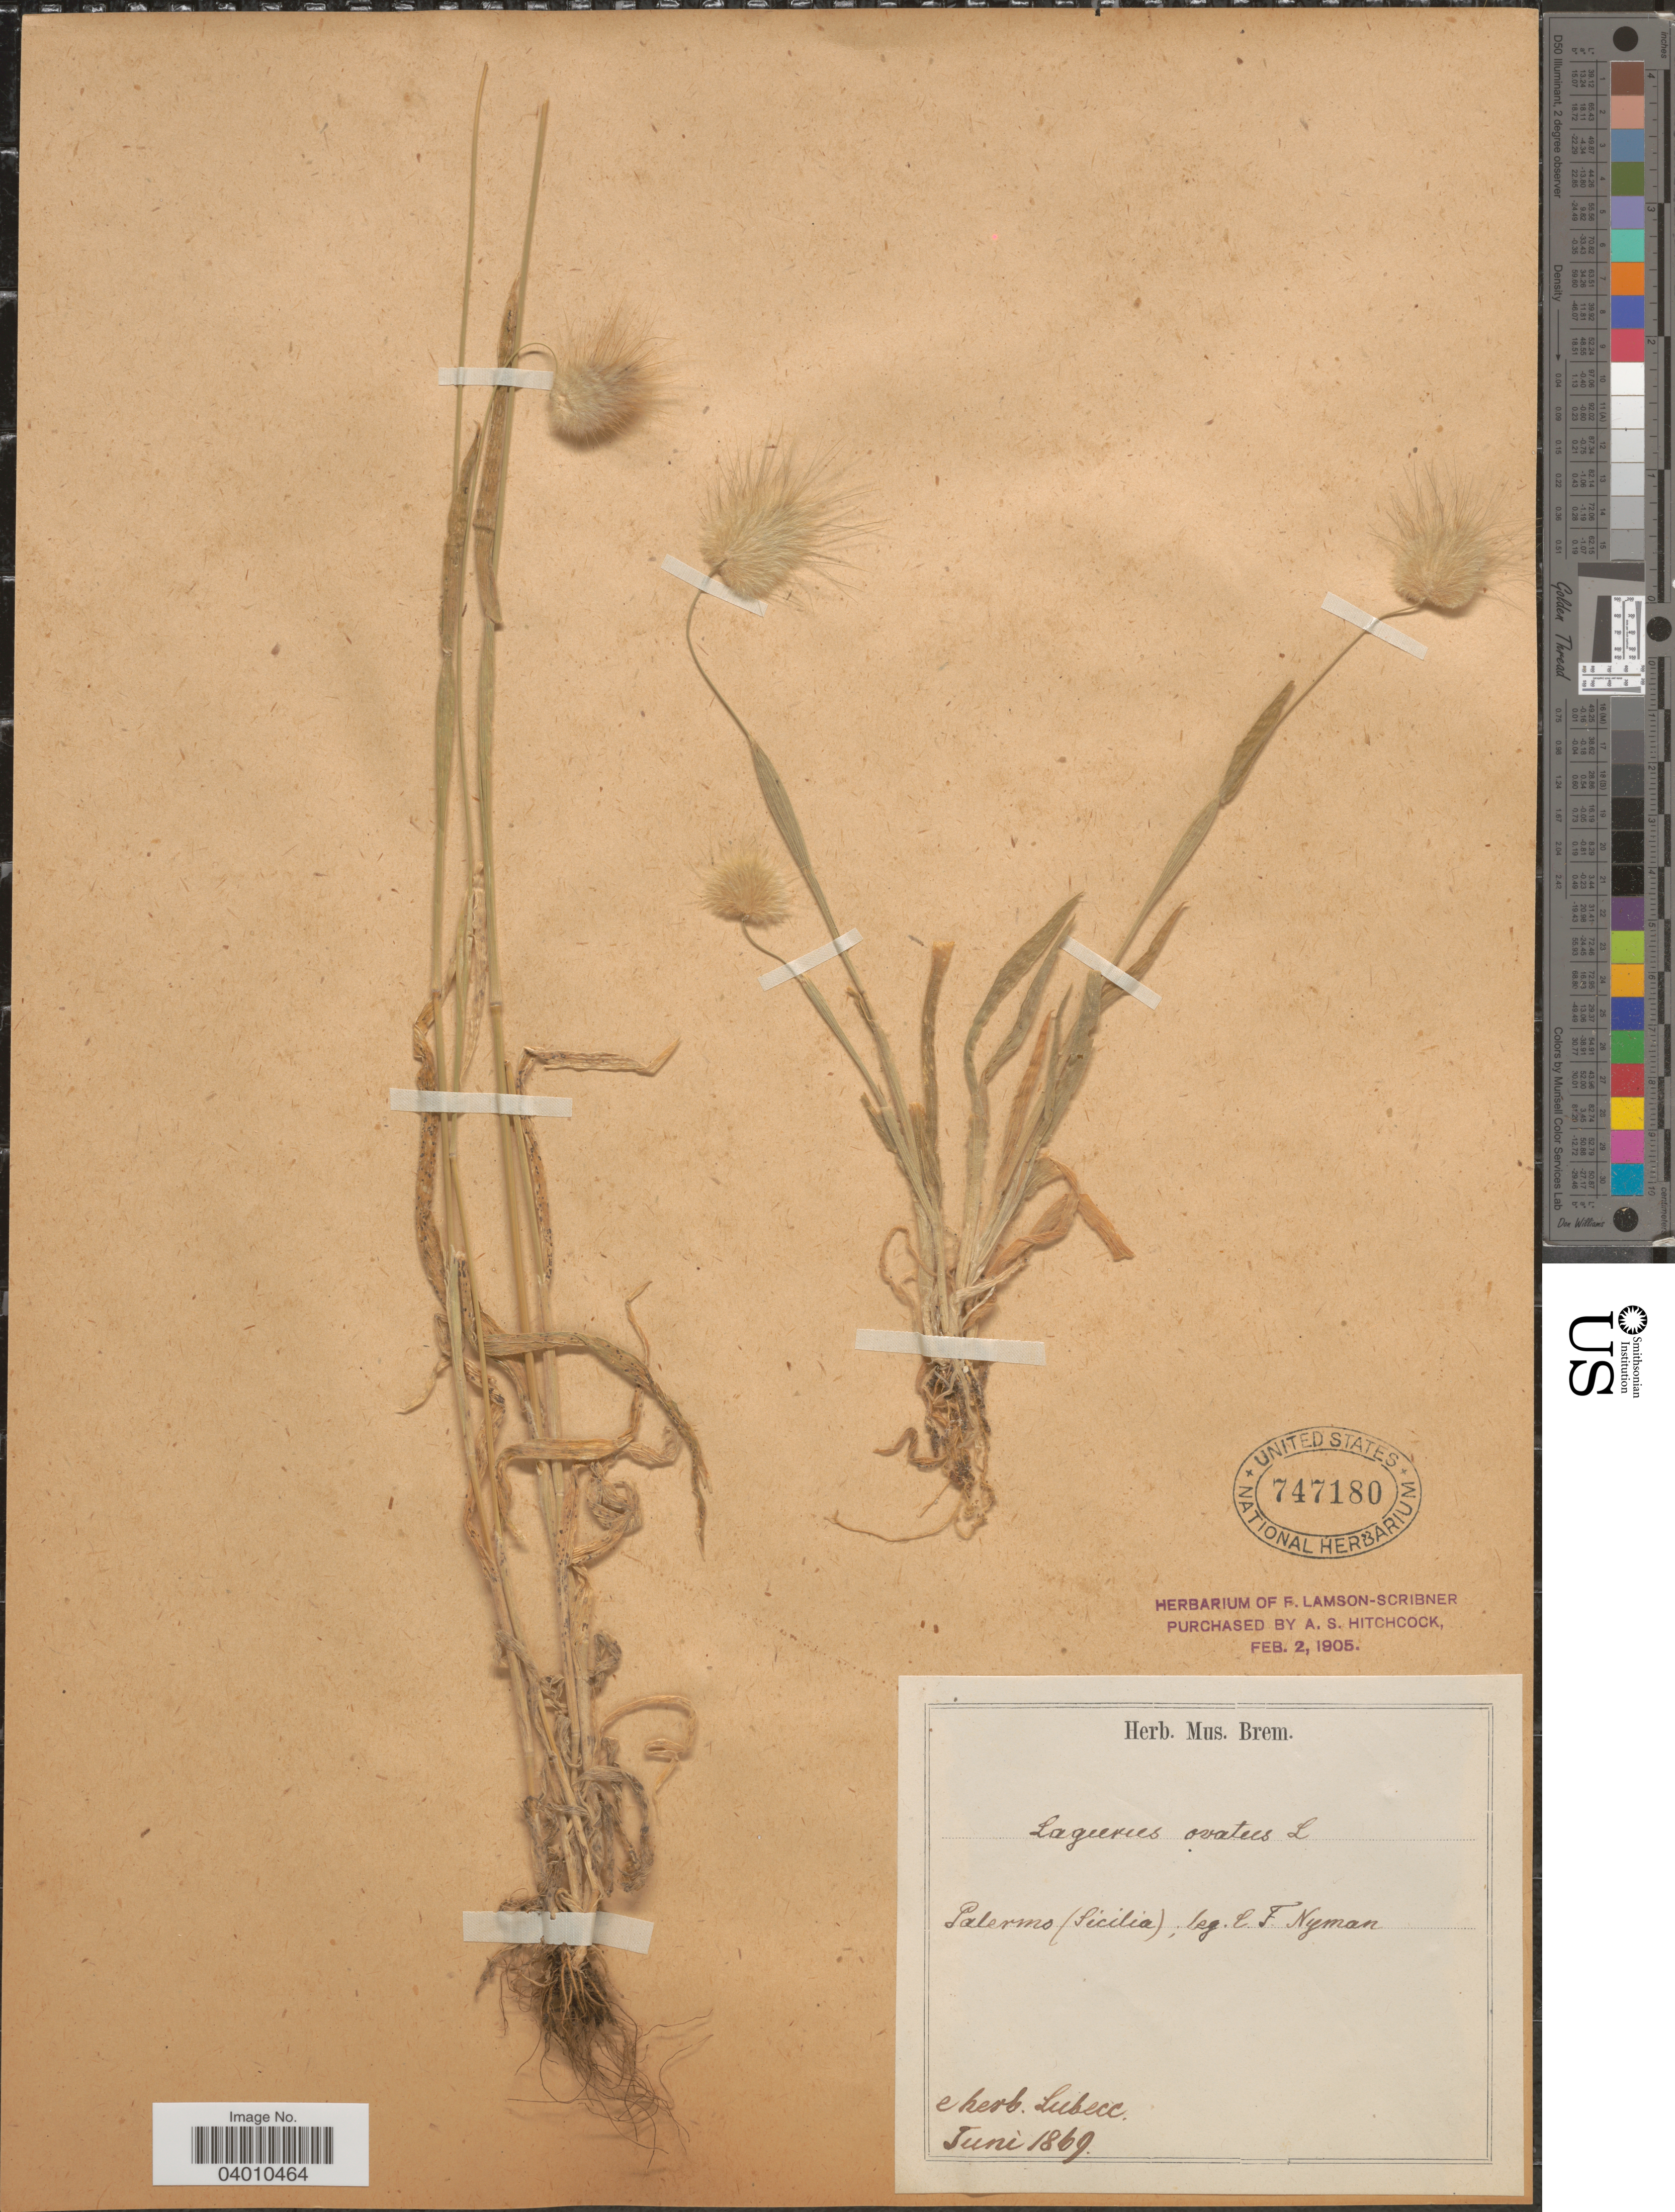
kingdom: Plantae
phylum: Tracheophyta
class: Liliopsida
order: Poales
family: Poaceae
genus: Lagurus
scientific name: Lagurus ovatus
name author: L.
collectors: C. F. Nyman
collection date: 1869-06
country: Italy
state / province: Siciliana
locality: Palermo (Sicilia).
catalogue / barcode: US 747180